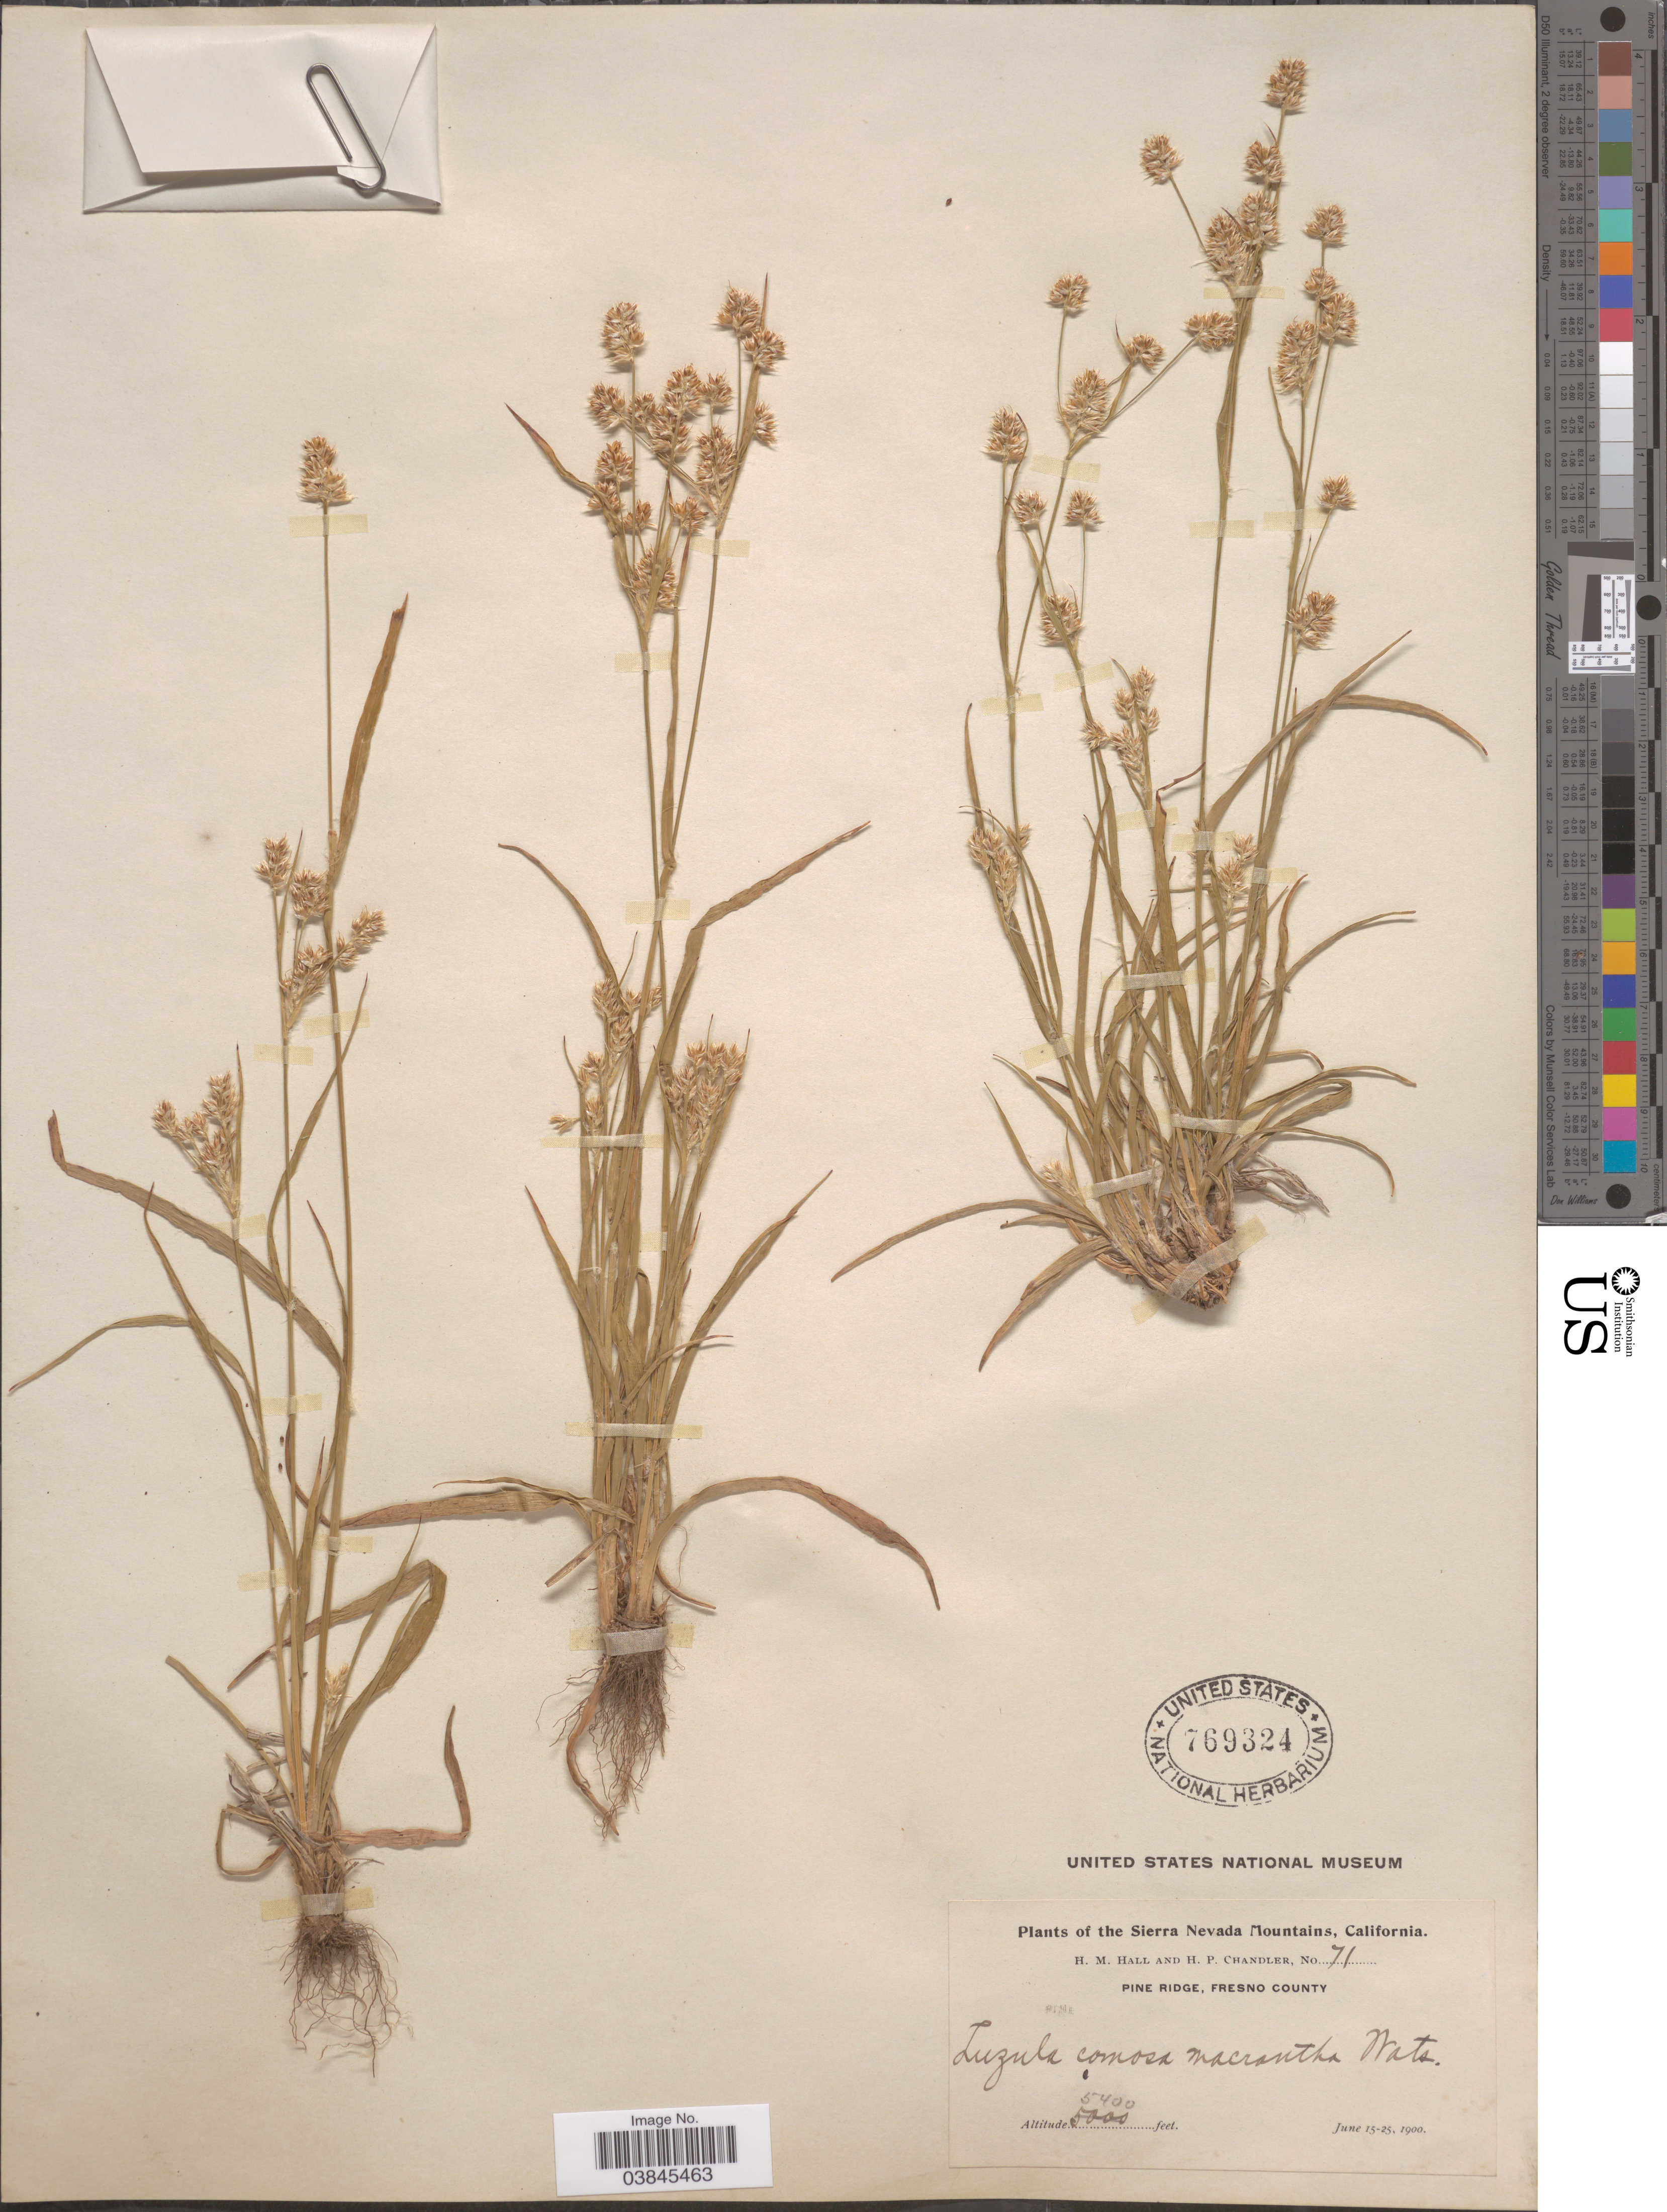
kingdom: Plantae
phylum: Tracheophyta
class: Liliopsida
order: Poales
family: Juncaceae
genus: Luzula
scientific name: Luzula campestris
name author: (L.) DC.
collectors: H. M. Hall & H. Chandler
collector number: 71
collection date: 1900-06-15/1900-06-25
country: United States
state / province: California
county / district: Fresno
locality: Sierra Nevada Mountains. Pine Ridge, Fresno County.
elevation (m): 1646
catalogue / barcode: US 769324